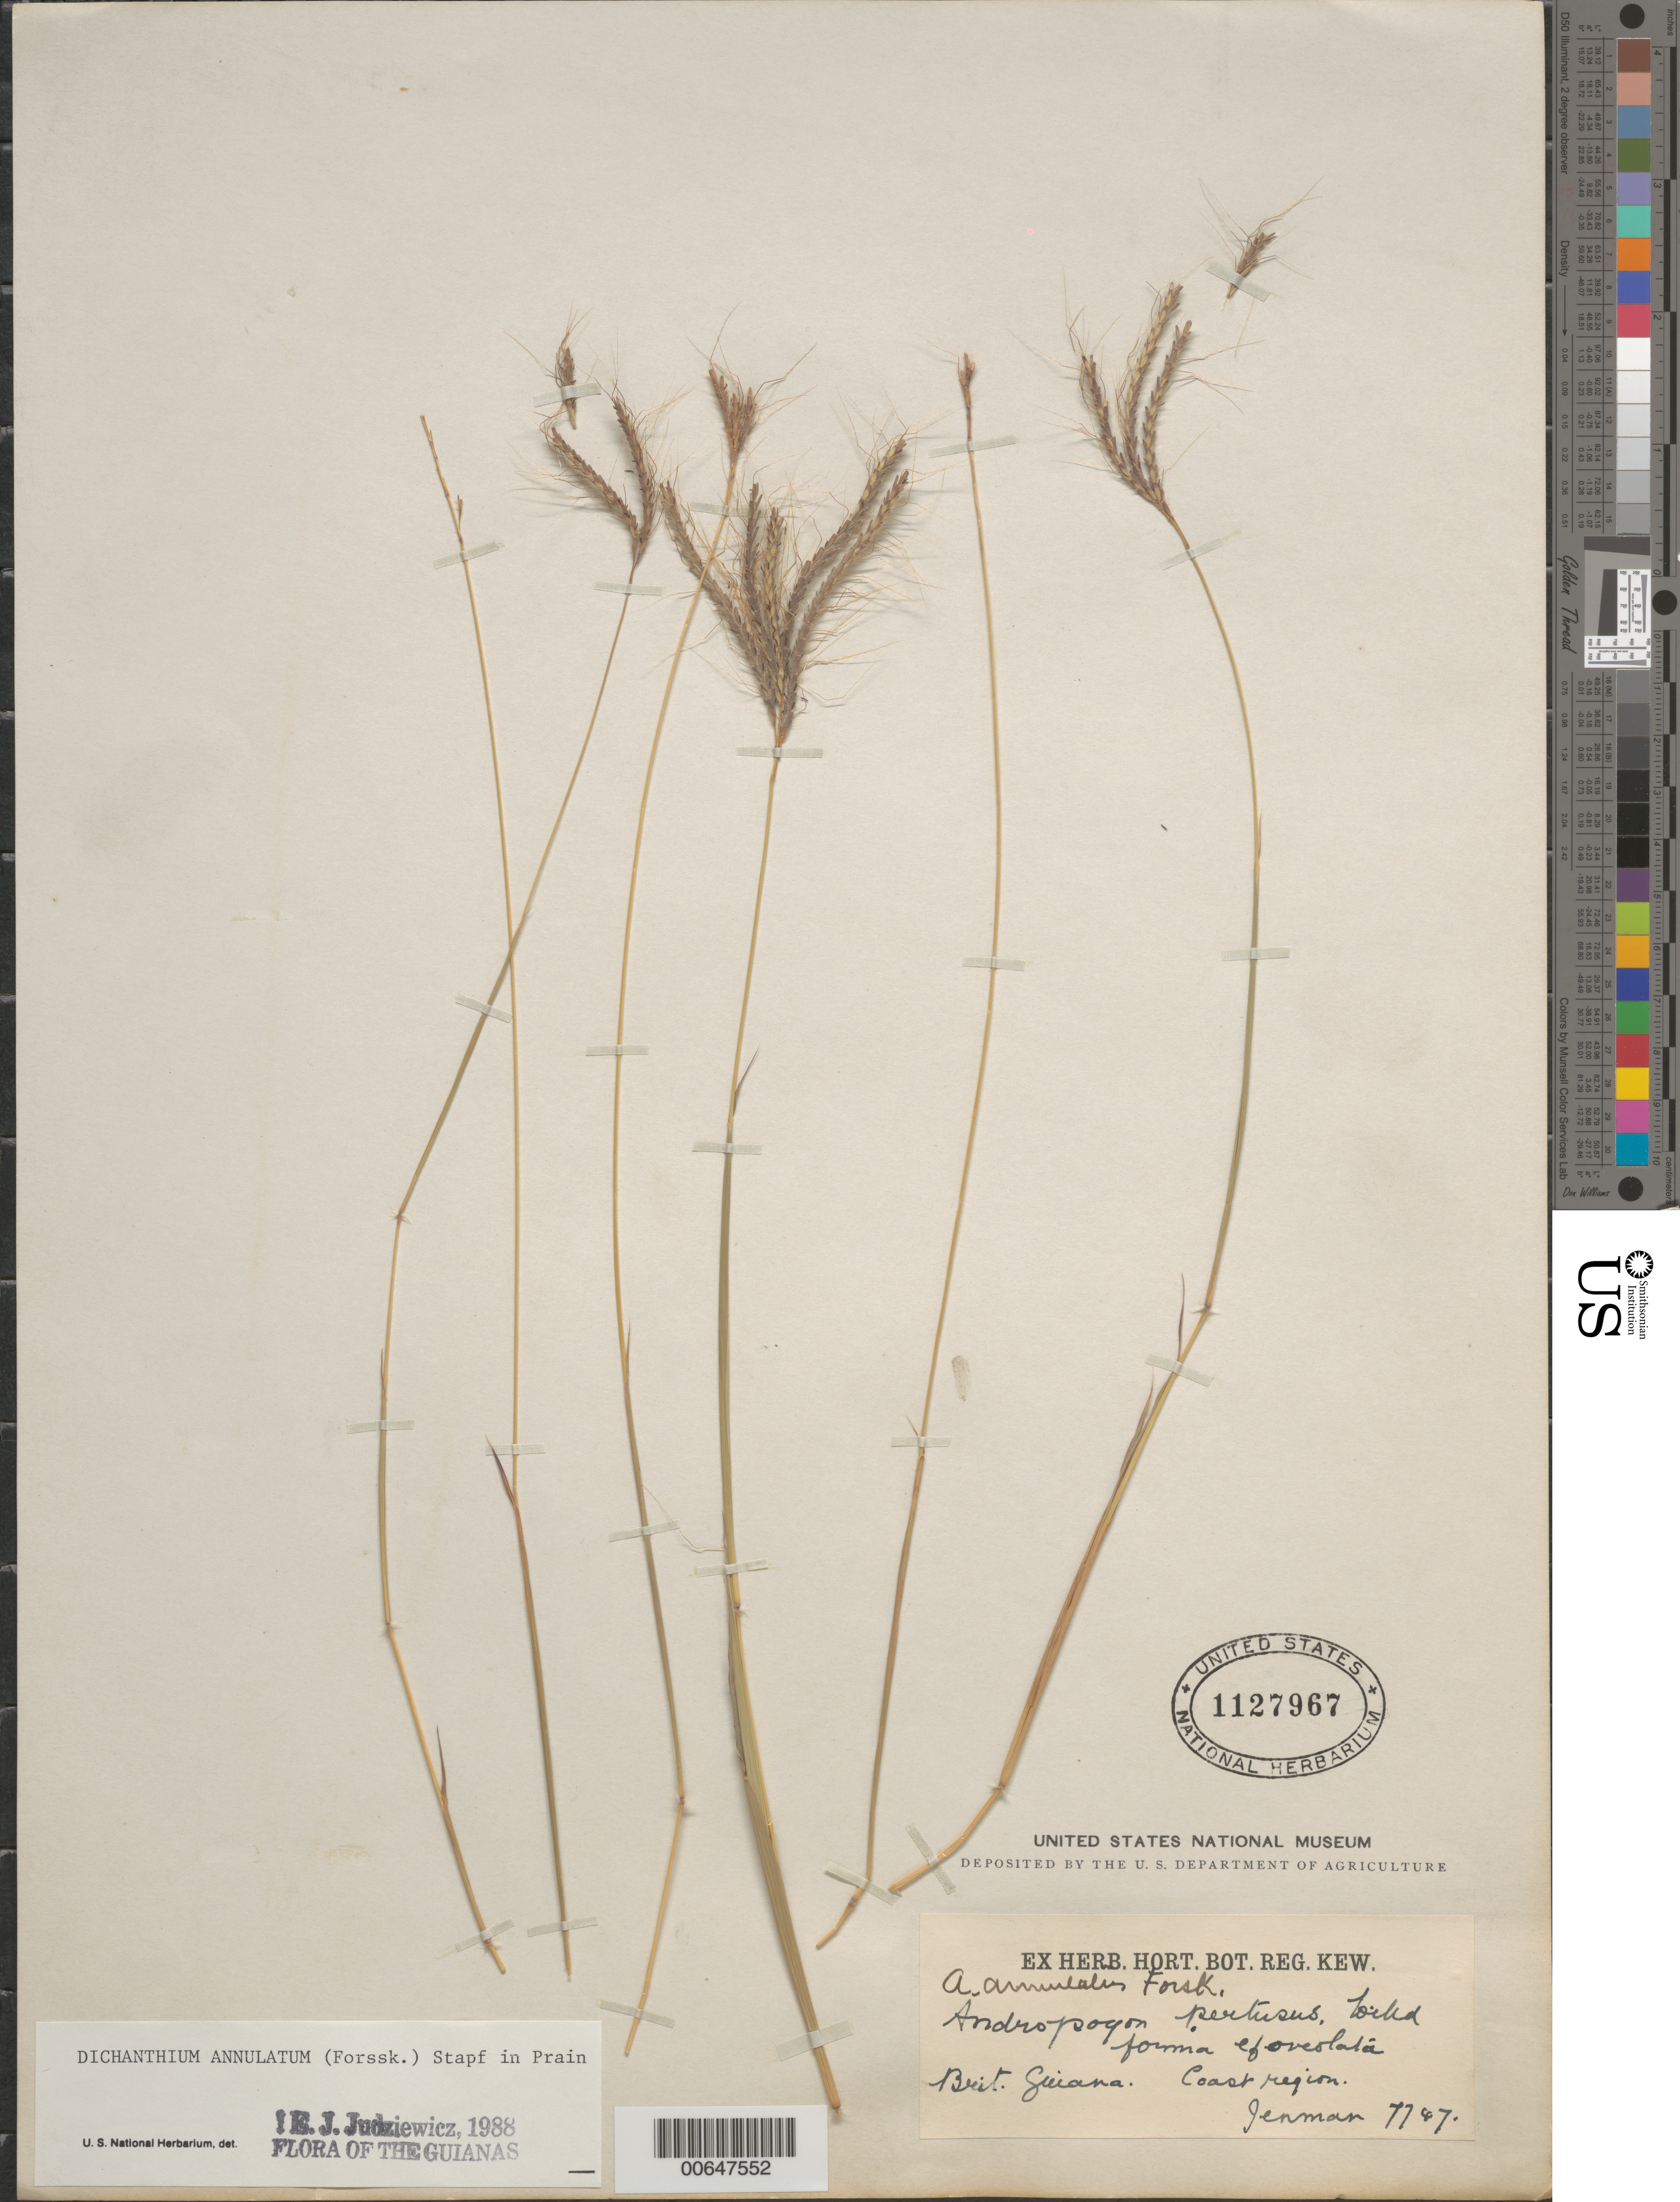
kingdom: Plantae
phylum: Tracheophyta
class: Liliopsida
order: Poales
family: Poaceae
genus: Dichanthium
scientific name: Dichanthium annulatum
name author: (Forssk.) Stapf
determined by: Judziewicz, E. J.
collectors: G. S. Jenman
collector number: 7747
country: Guyana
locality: Coast Region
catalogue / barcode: US 1127967